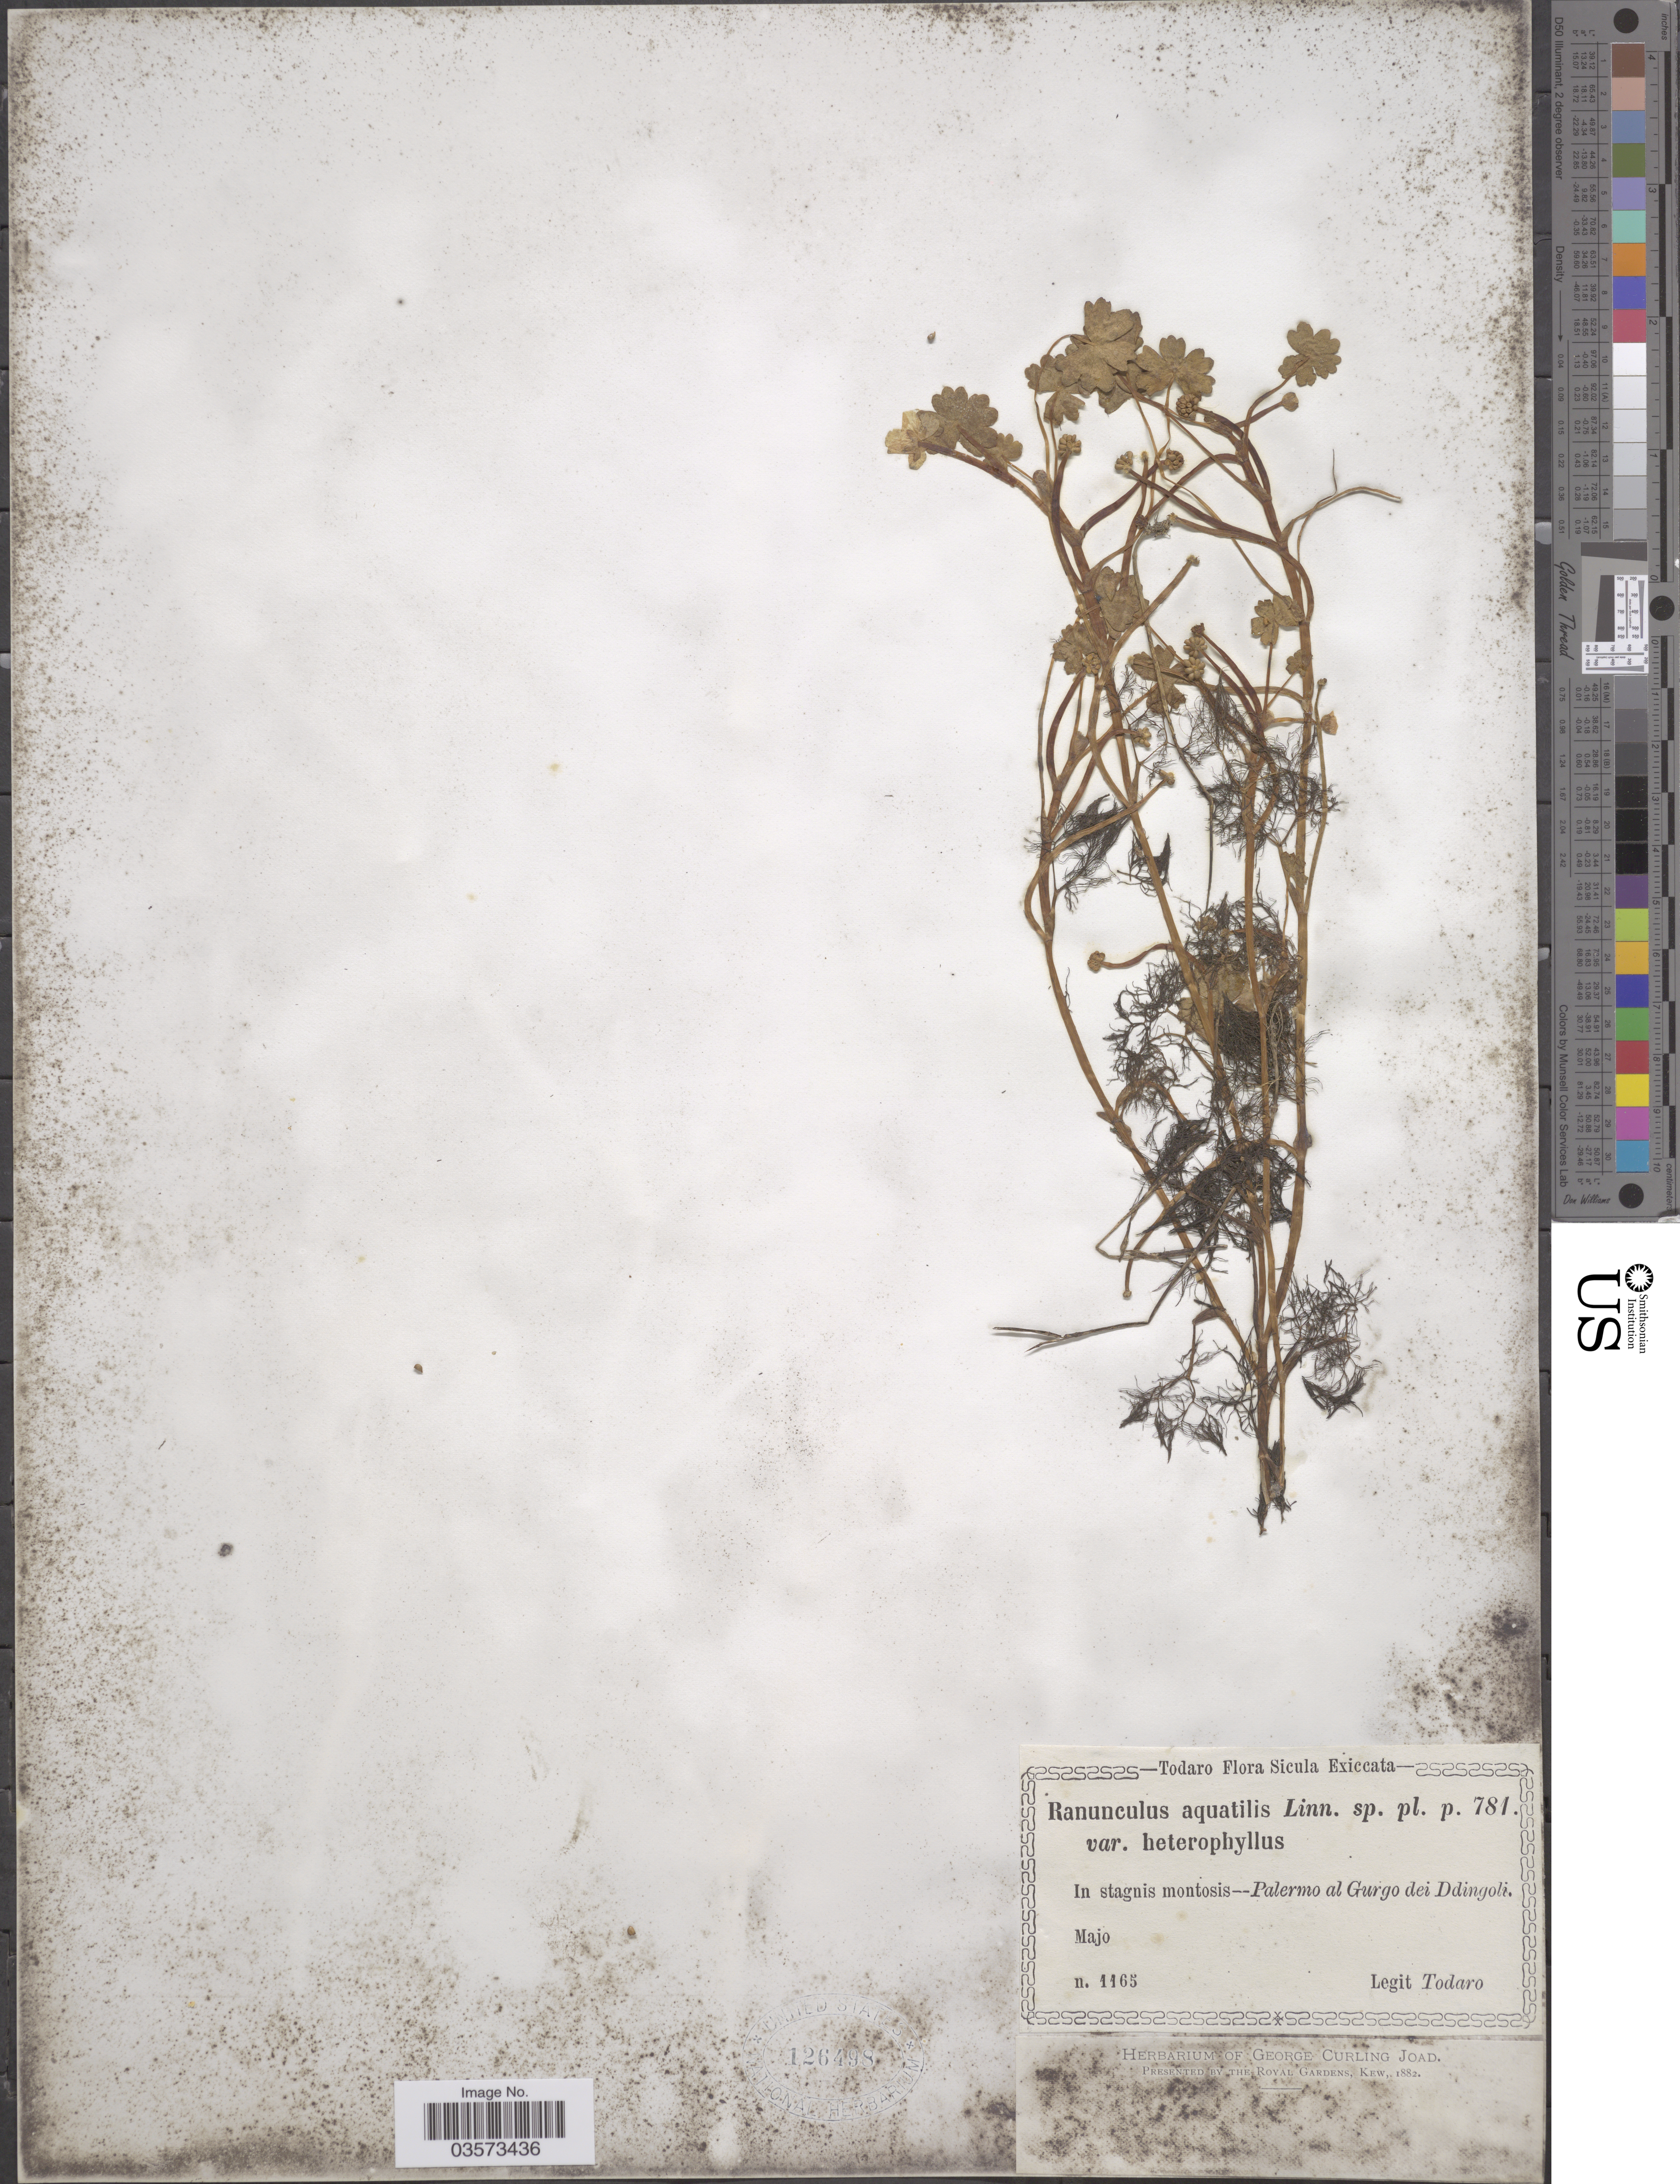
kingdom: Plantae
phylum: Tracheophyta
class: Magnoliopsida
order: Ranunculales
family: Ranunculaceae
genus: Ranunculus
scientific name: Ranunculus aquatilis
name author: L.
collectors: Todaro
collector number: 1165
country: Italy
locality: Sicula. In stagnis montosis--Palermo al Gurgo dei Ddingoli.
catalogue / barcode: US 126498